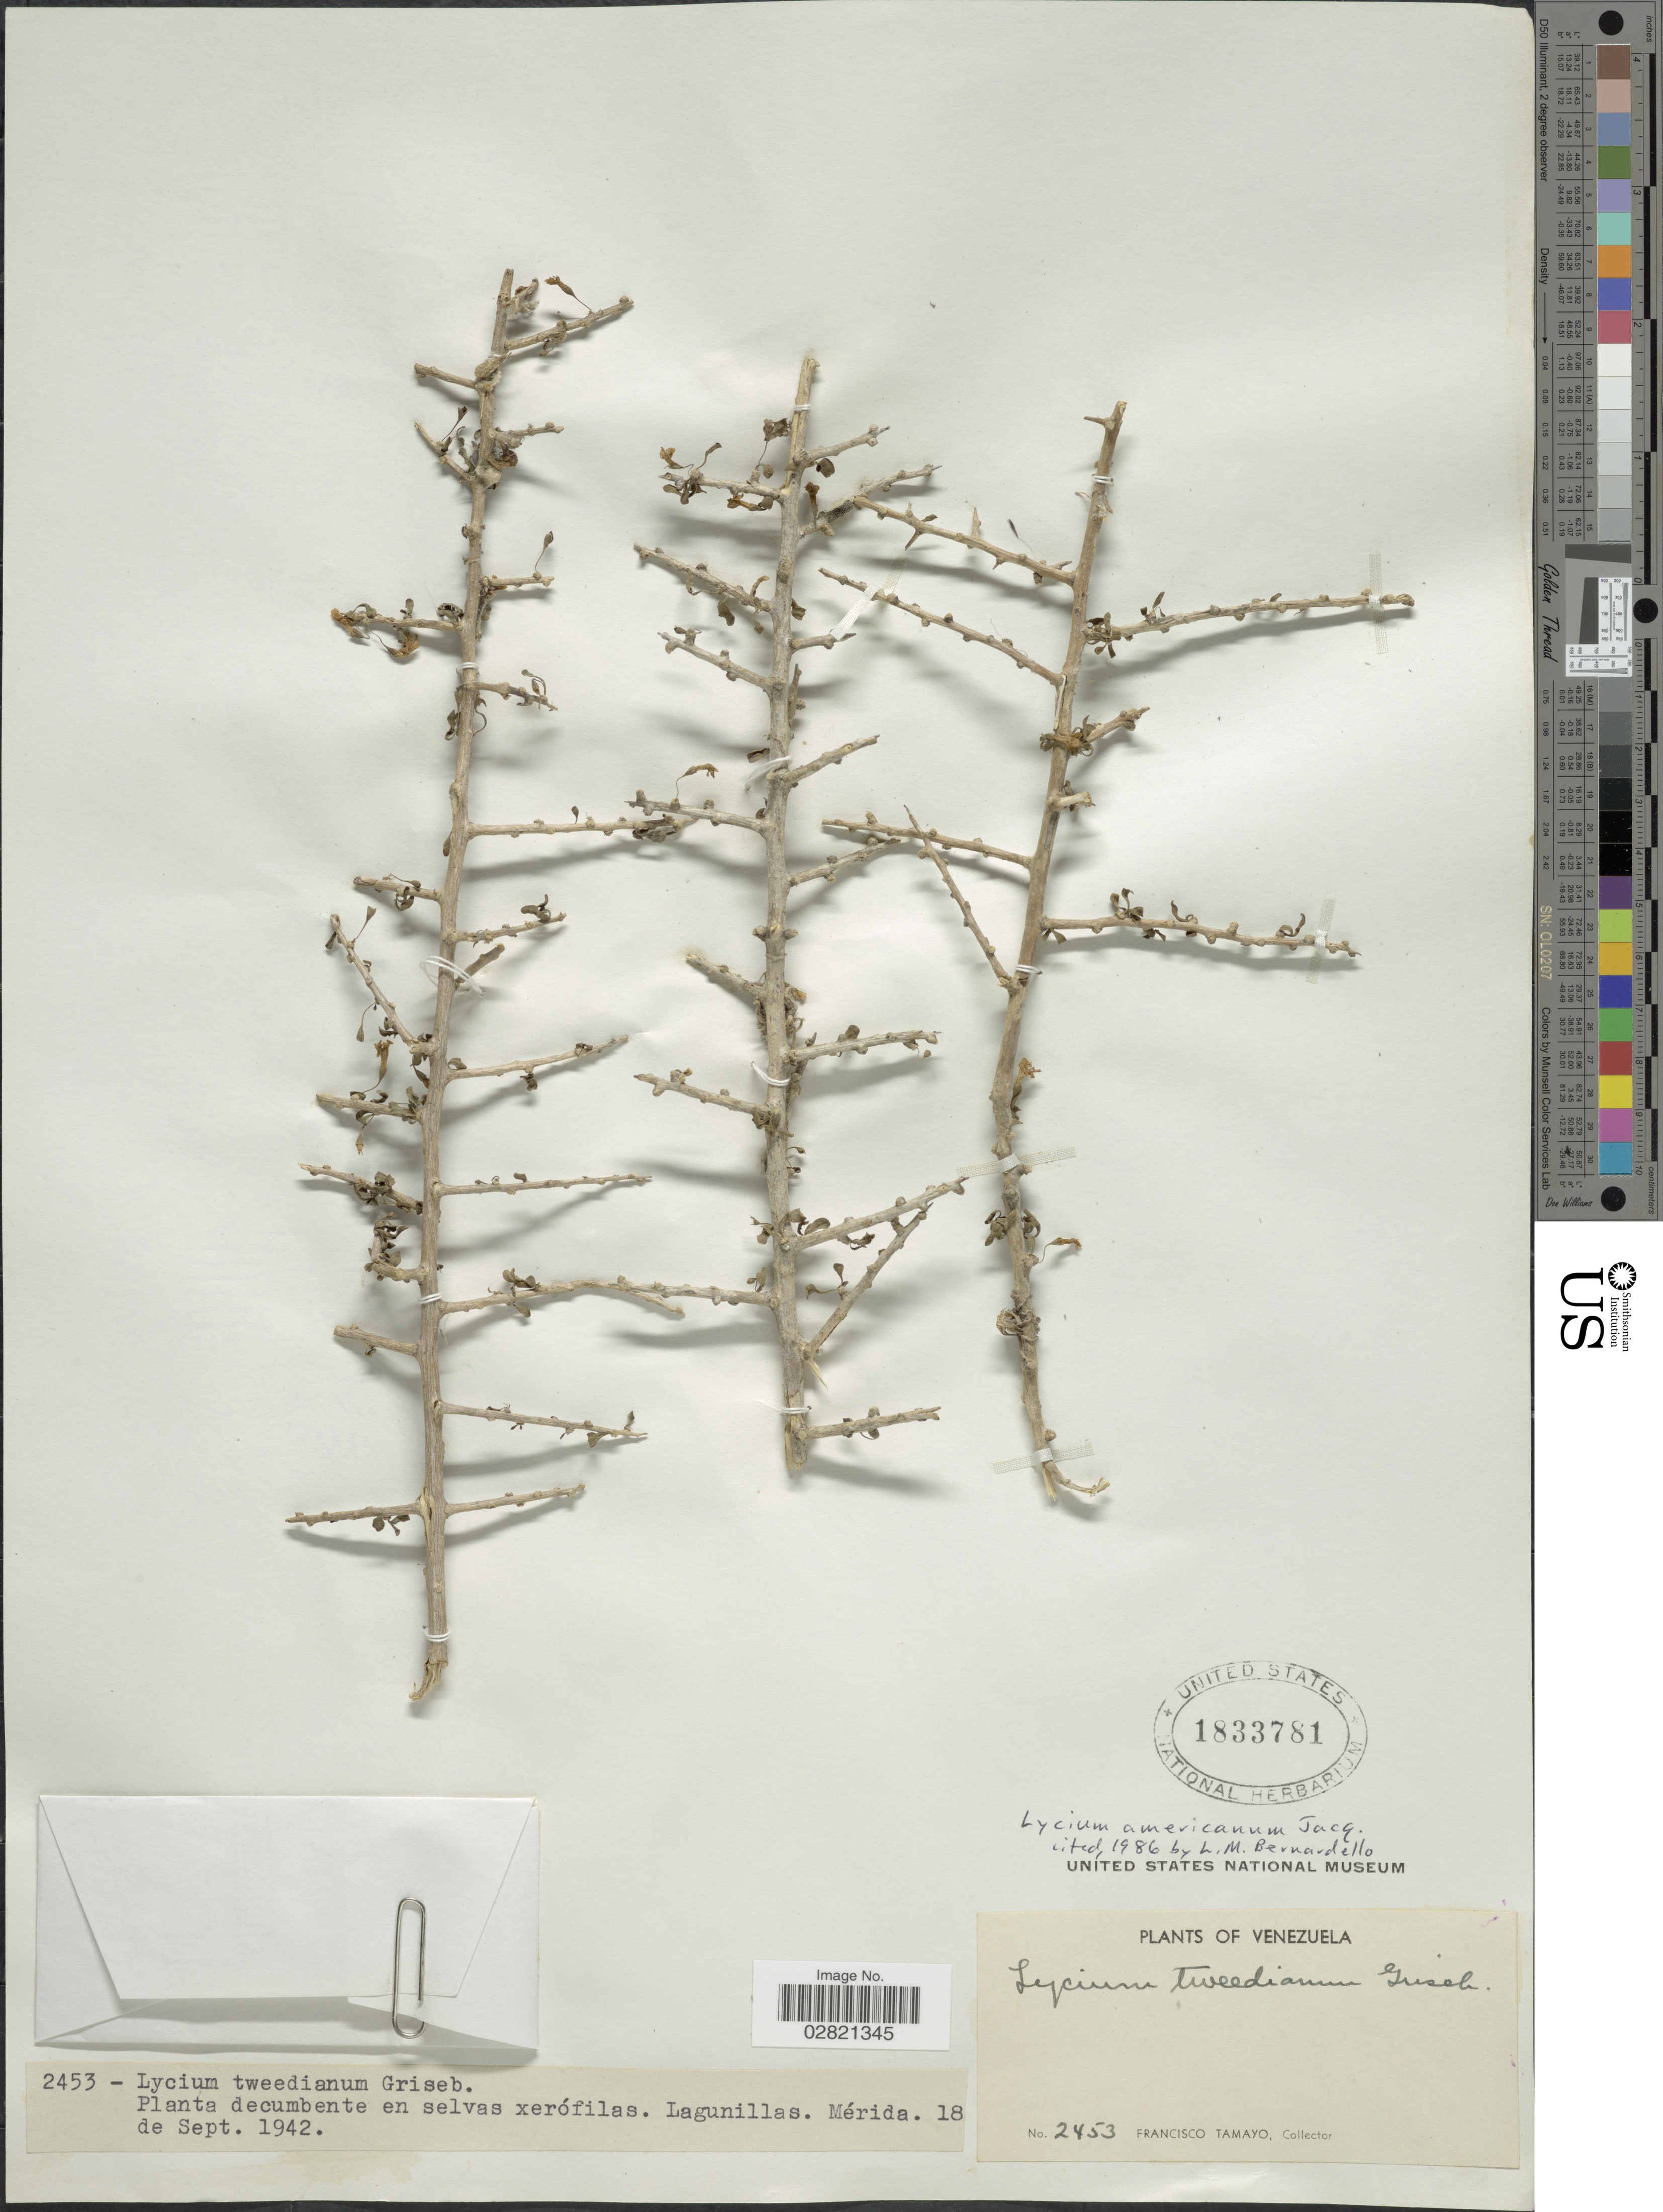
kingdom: Plantae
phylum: Tracheophyta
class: Magnoliopsida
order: Solanales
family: Solanaceae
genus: Lycium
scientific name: Lycium americanum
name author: Jacq.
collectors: F. Tamayo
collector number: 2453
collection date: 1942-09-18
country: Venezuela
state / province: Mérida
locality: Lagunillas.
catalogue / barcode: US 1833781